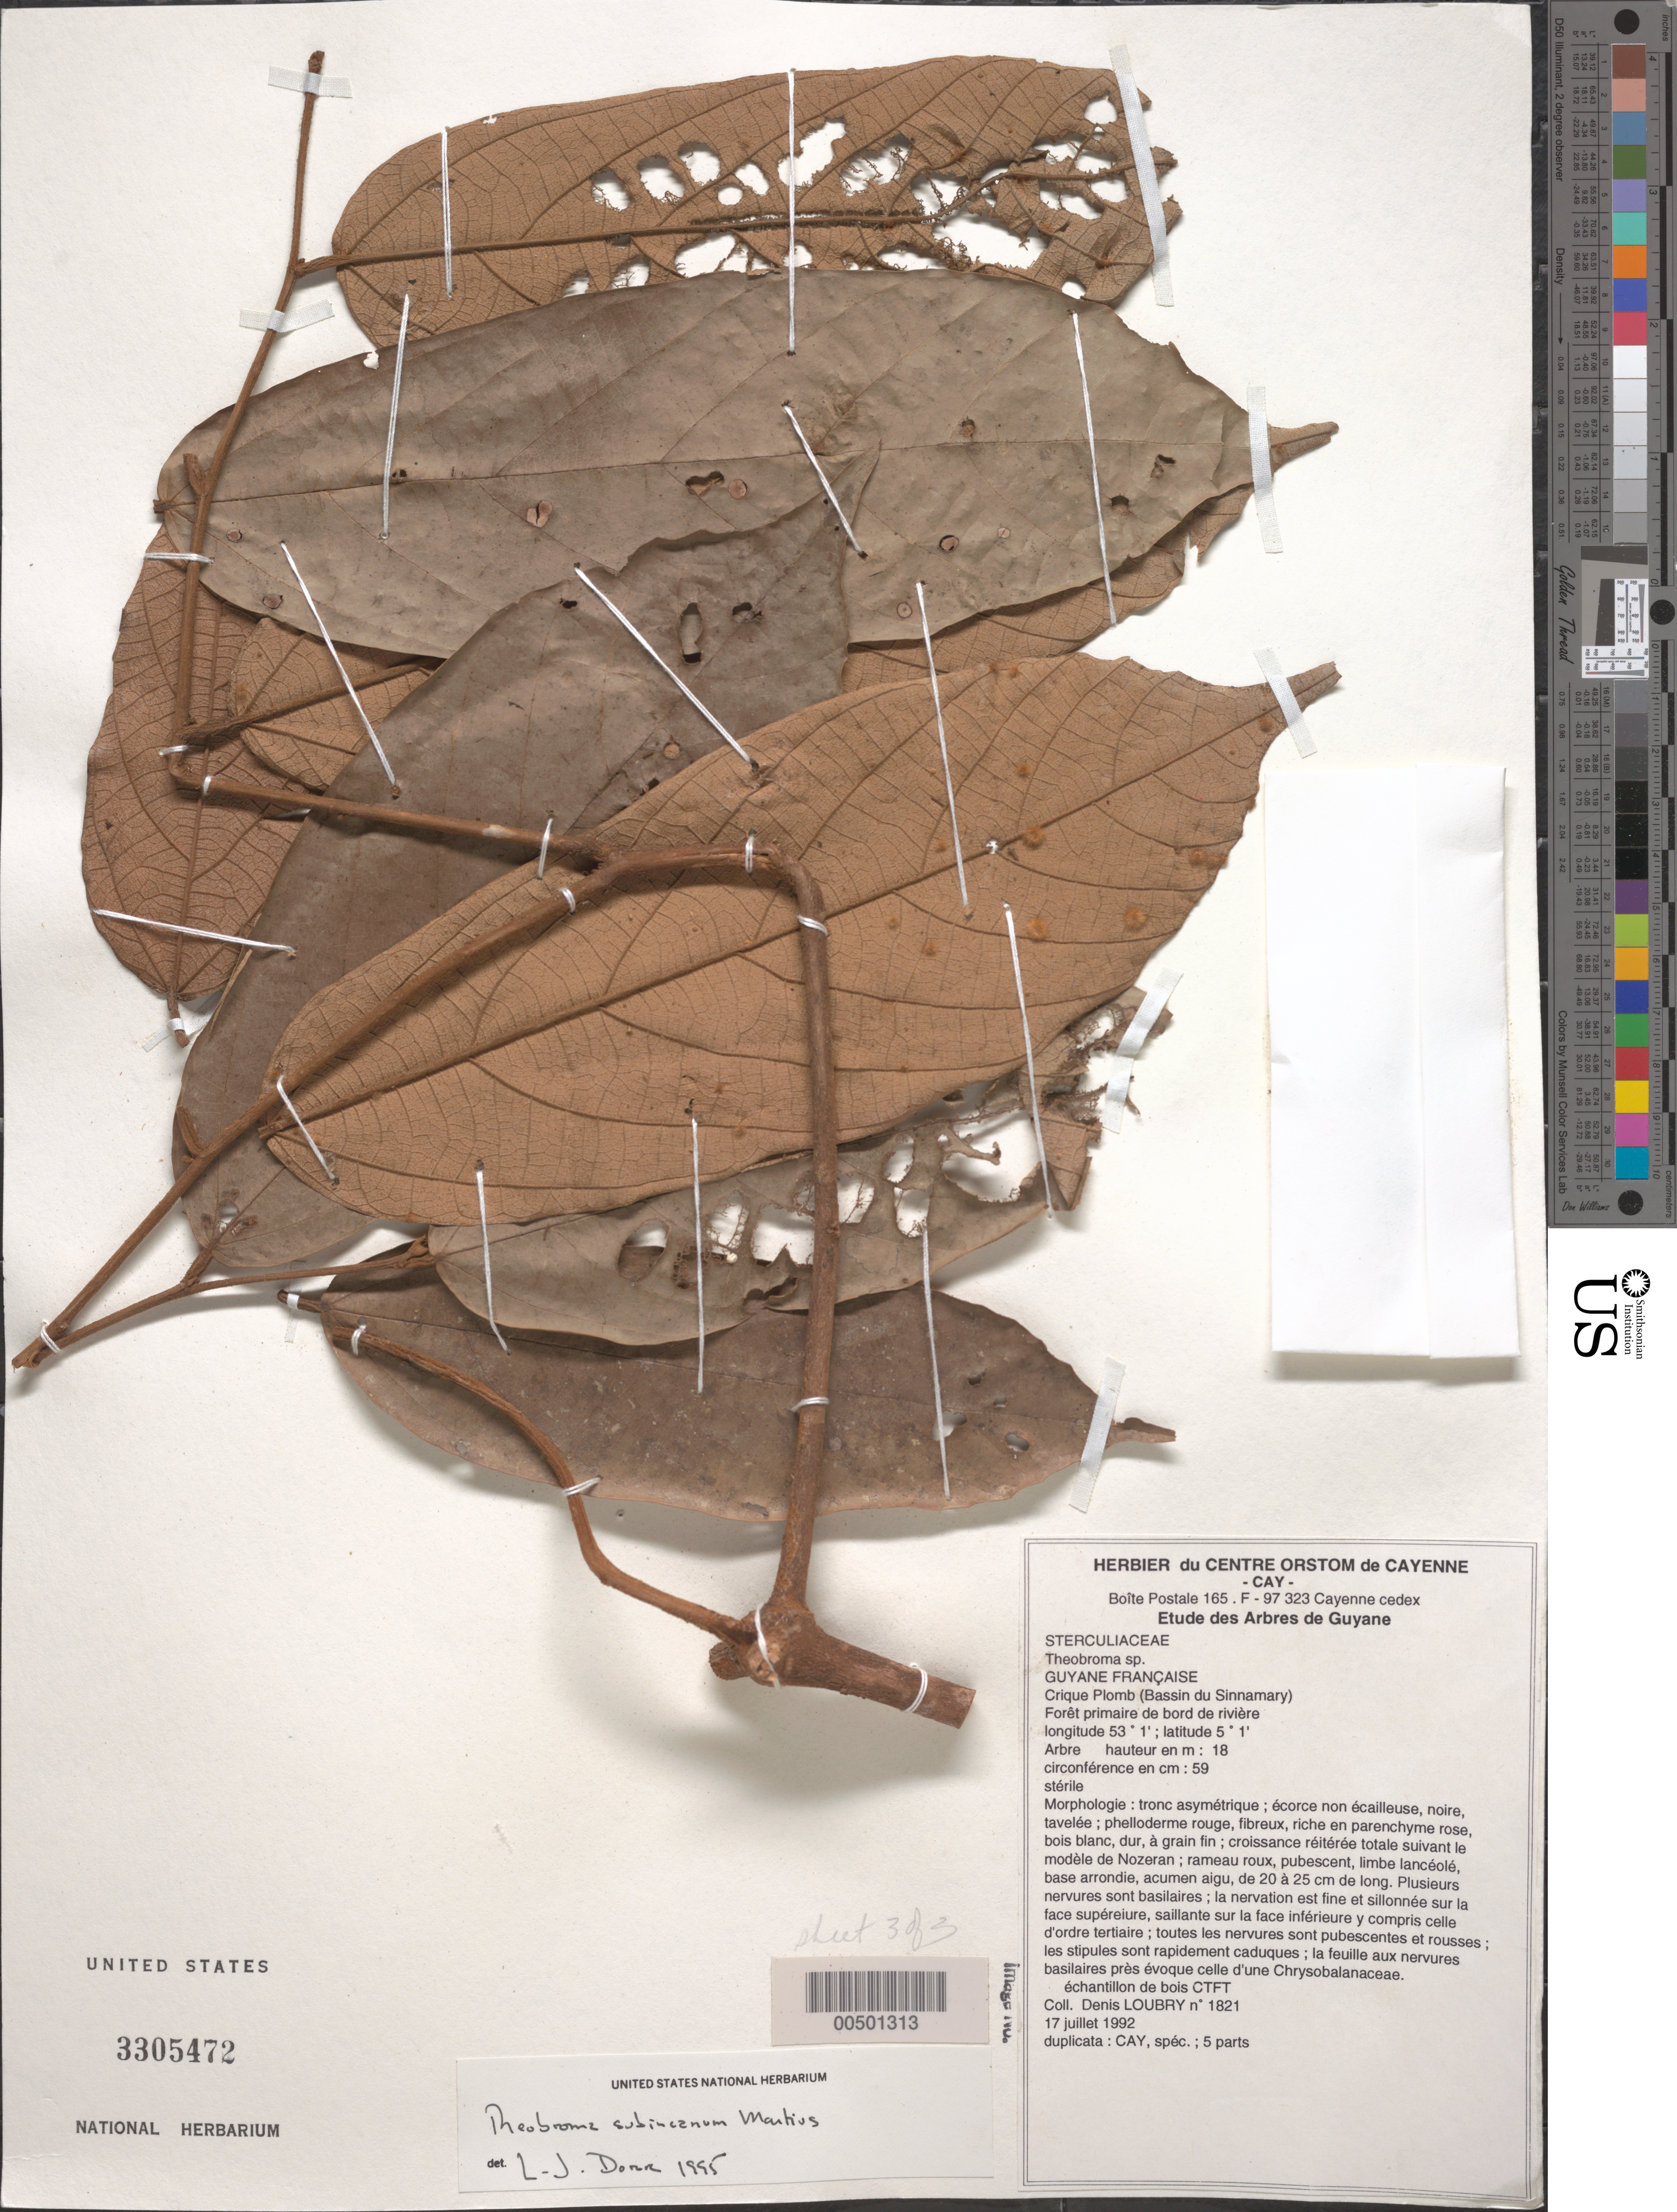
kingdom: Plantae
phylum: Tracheophyta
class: Magnoliopsida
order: Malvales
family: Malvaceae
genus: Theobroma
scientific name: Theobroma subincanum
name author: Mart.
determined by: Dorr, L. J., (BOT), Smithsonian Institution - National Museum of Natural History (UNITED STATES)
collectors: D. Loubry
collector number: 1821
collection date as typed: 17 Jul 1992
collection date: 1992-07-17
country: French Guiana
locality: Crique Plomb (Bassin du Sinnamary)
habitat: forêt primaire de bord de rivière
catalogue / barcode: US 3305472